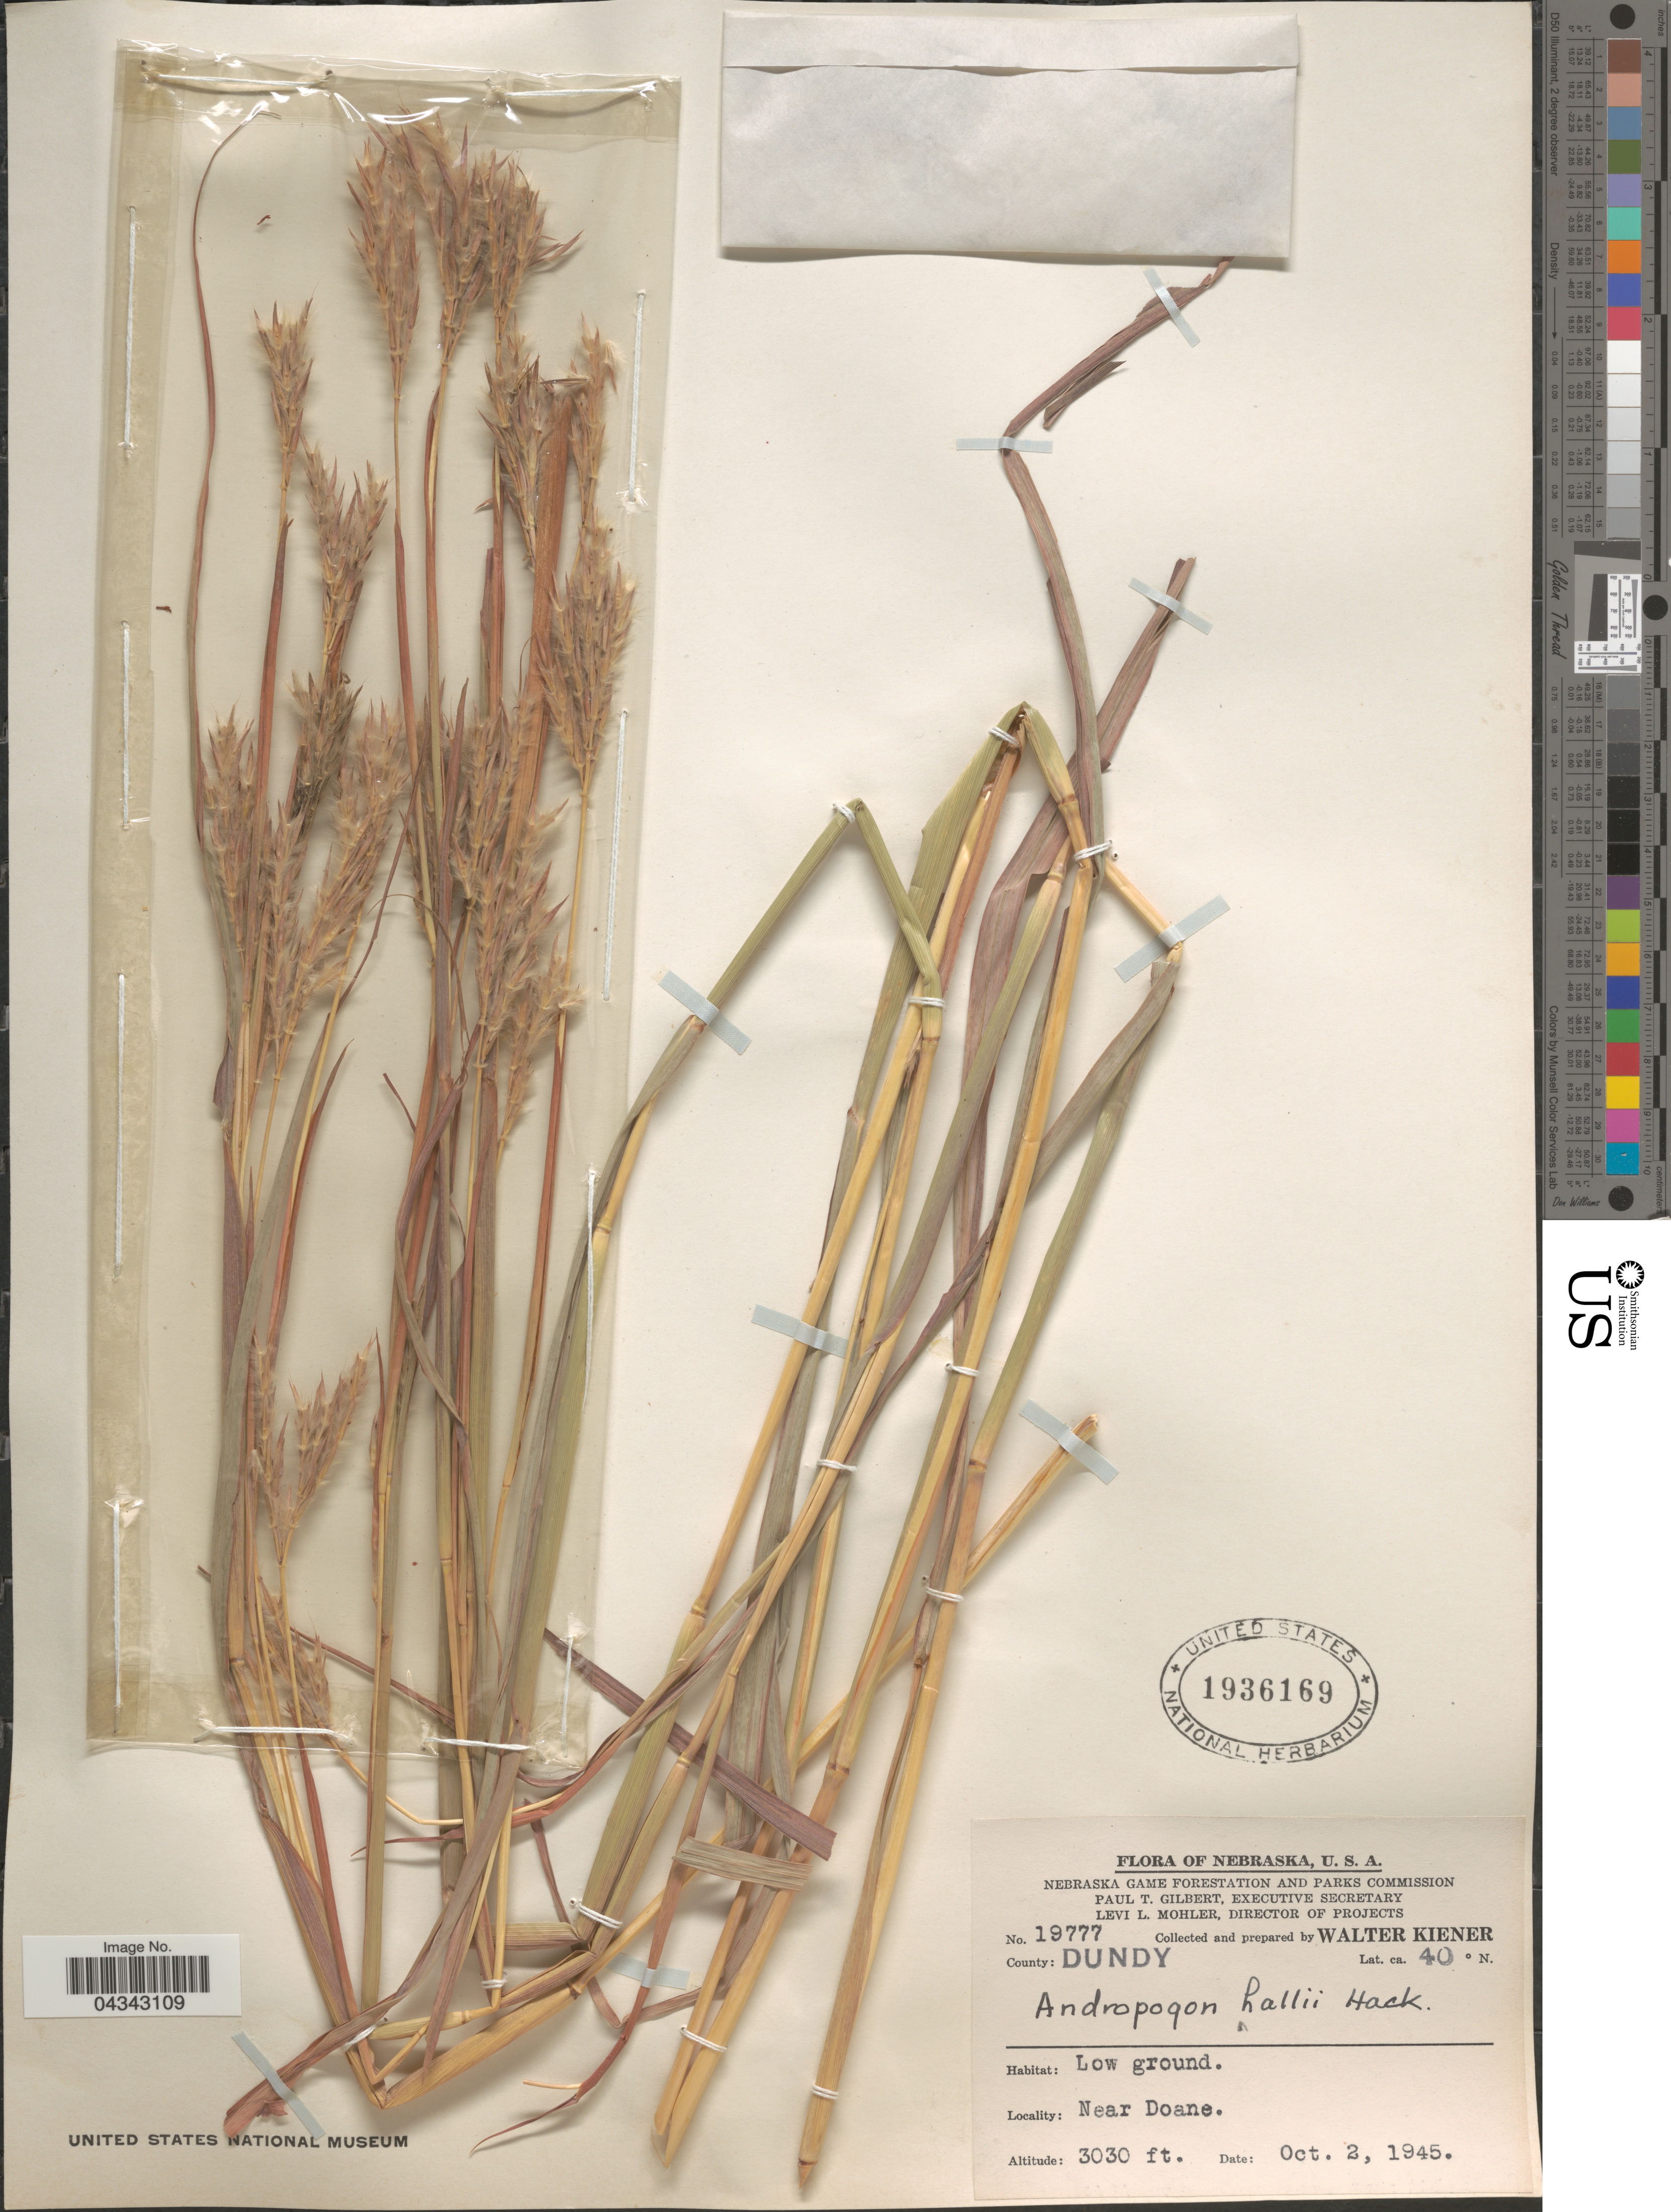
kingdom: Plantae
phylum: Tracheophyta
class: Liliopsida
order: Poales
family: Poaceae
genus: Andropogon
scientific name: Andropogon gerardii subsp. hallii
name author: (Hack.) Wipff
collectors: W. Kiener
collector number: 19777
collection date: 1945-10-02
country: United States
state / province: Nebraska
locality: Near Doane.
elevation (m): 924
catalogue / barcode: US 1936169